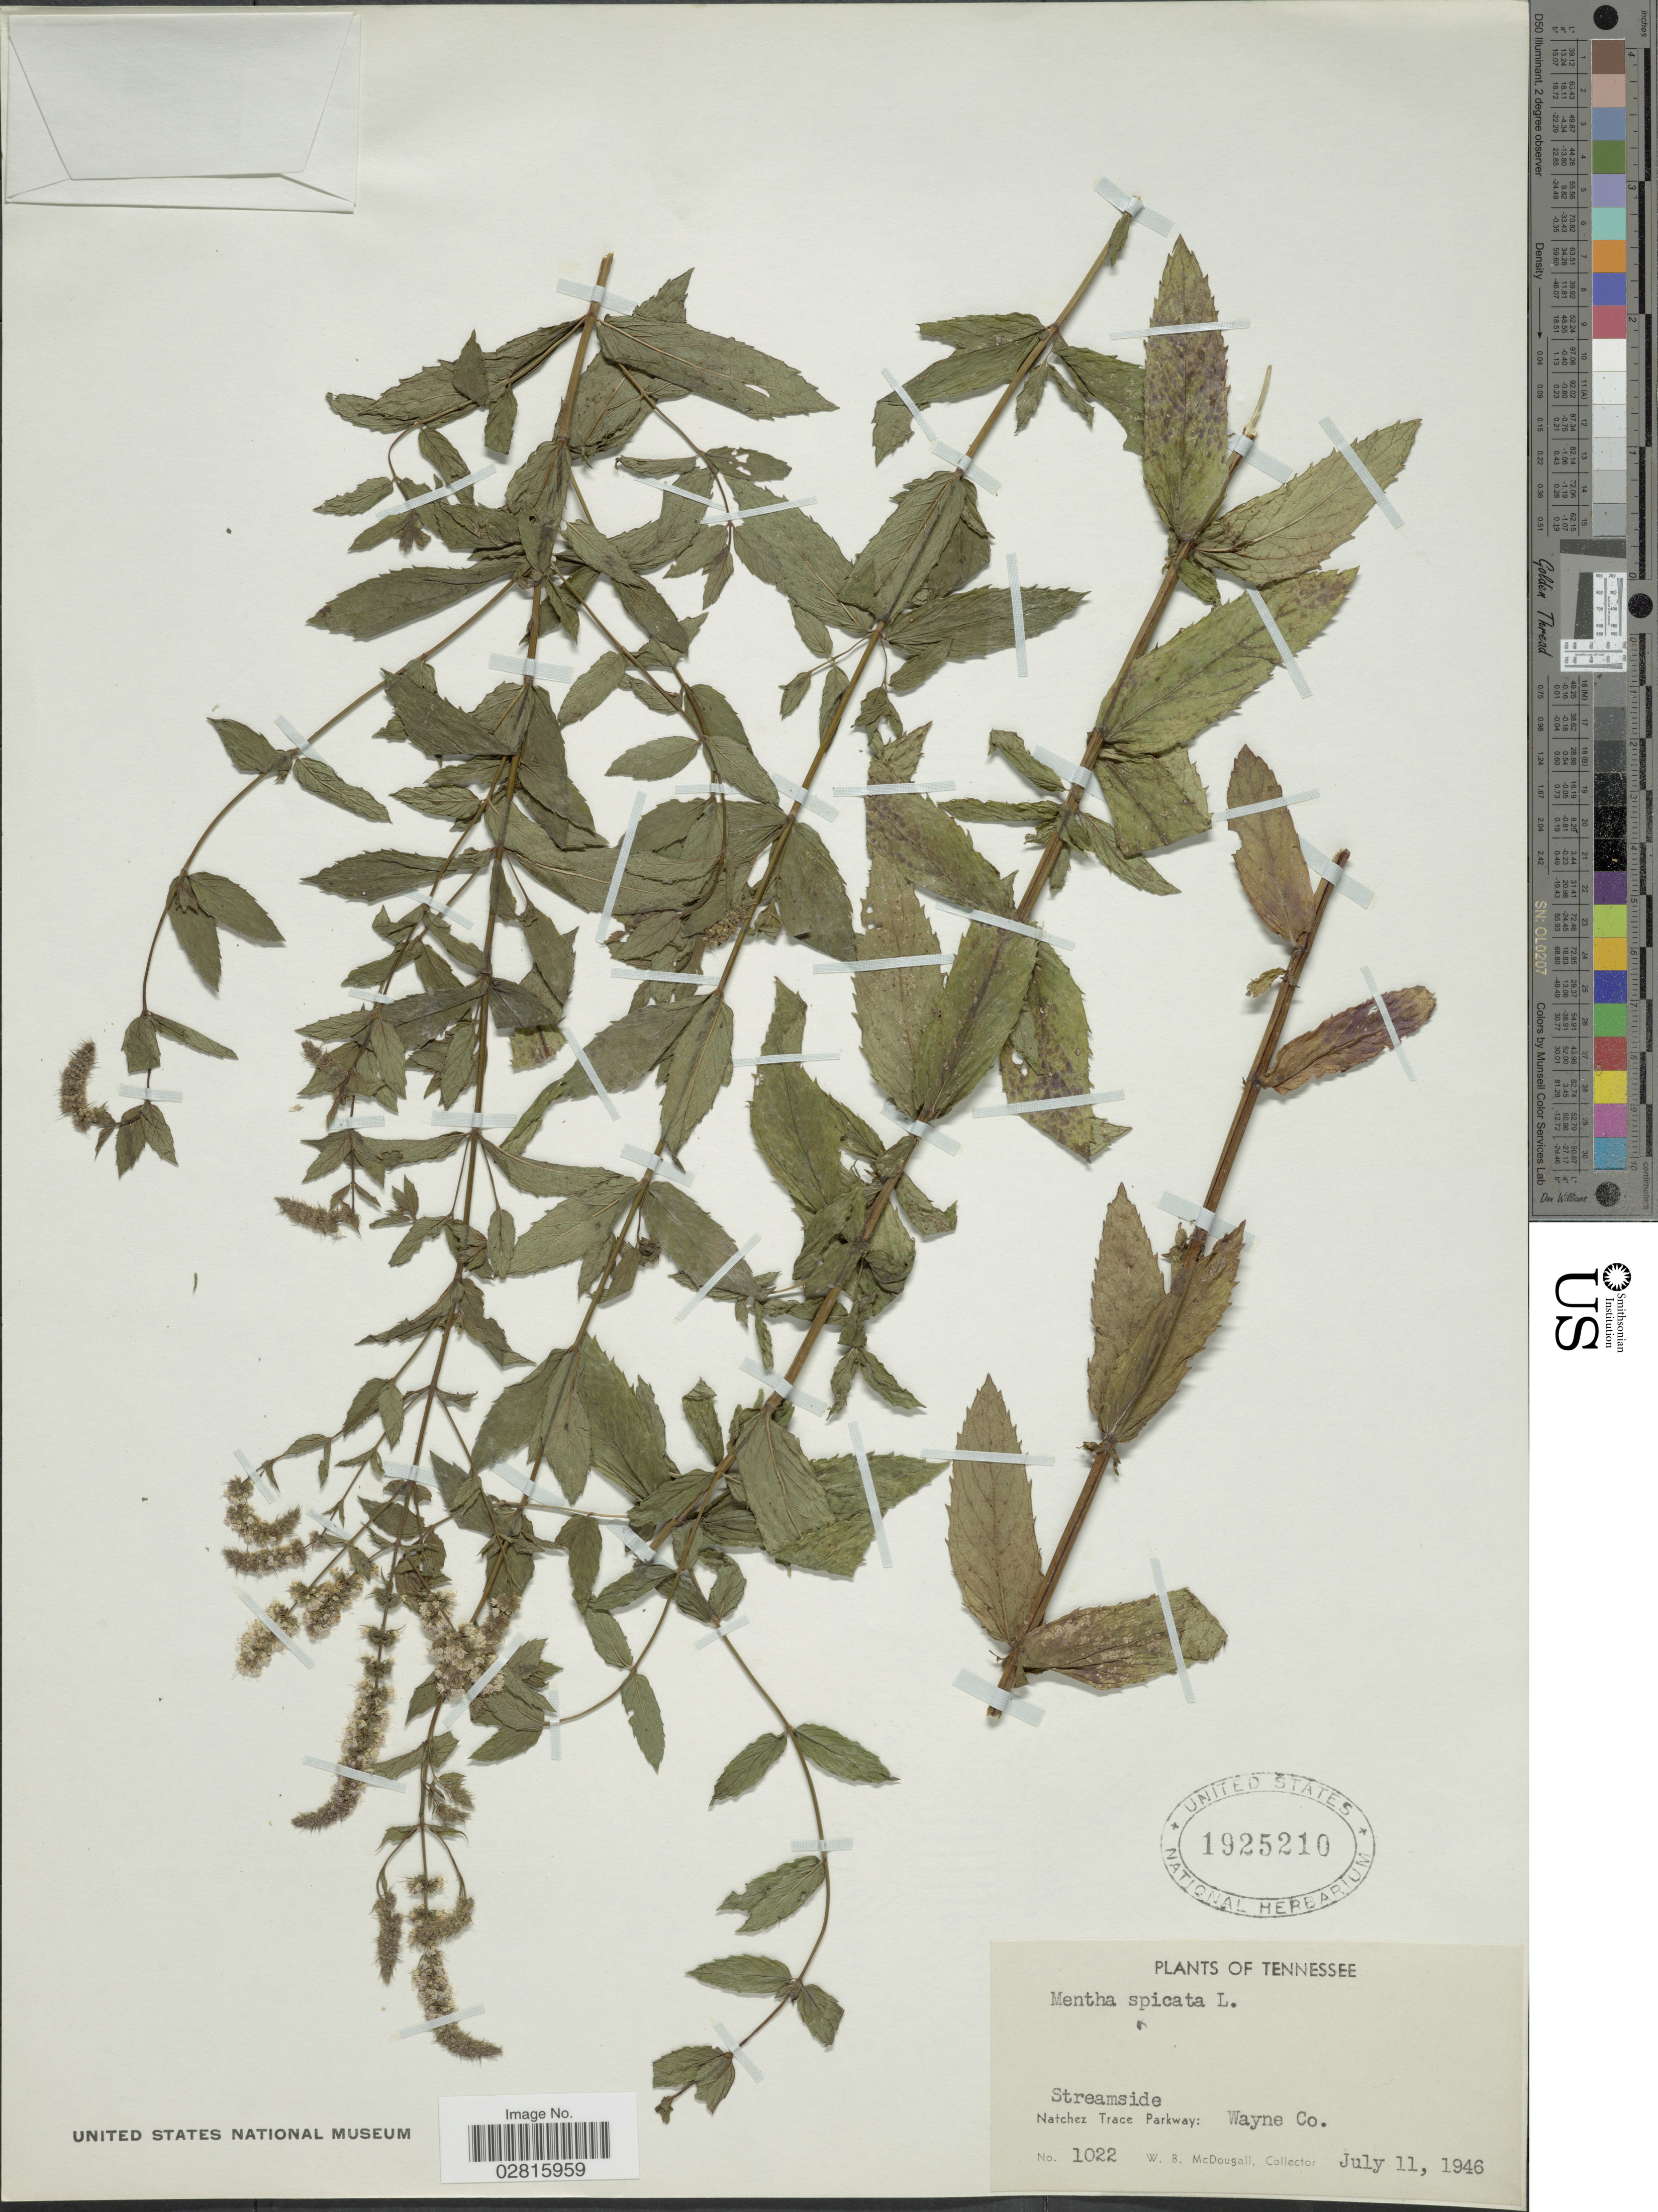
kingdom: Plantae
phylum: Tracheophyta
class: Magnoliopsida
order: Lamiales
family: Lamiaceae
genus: Mentha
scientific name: Mentha spicata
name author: L.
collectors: W. B. McDougall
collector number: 1022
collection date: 1946-07-11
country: United States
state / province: Tennessee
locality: Streamside. Natchez Trace Parkway: Wayne Co.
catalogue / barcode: US 1925210